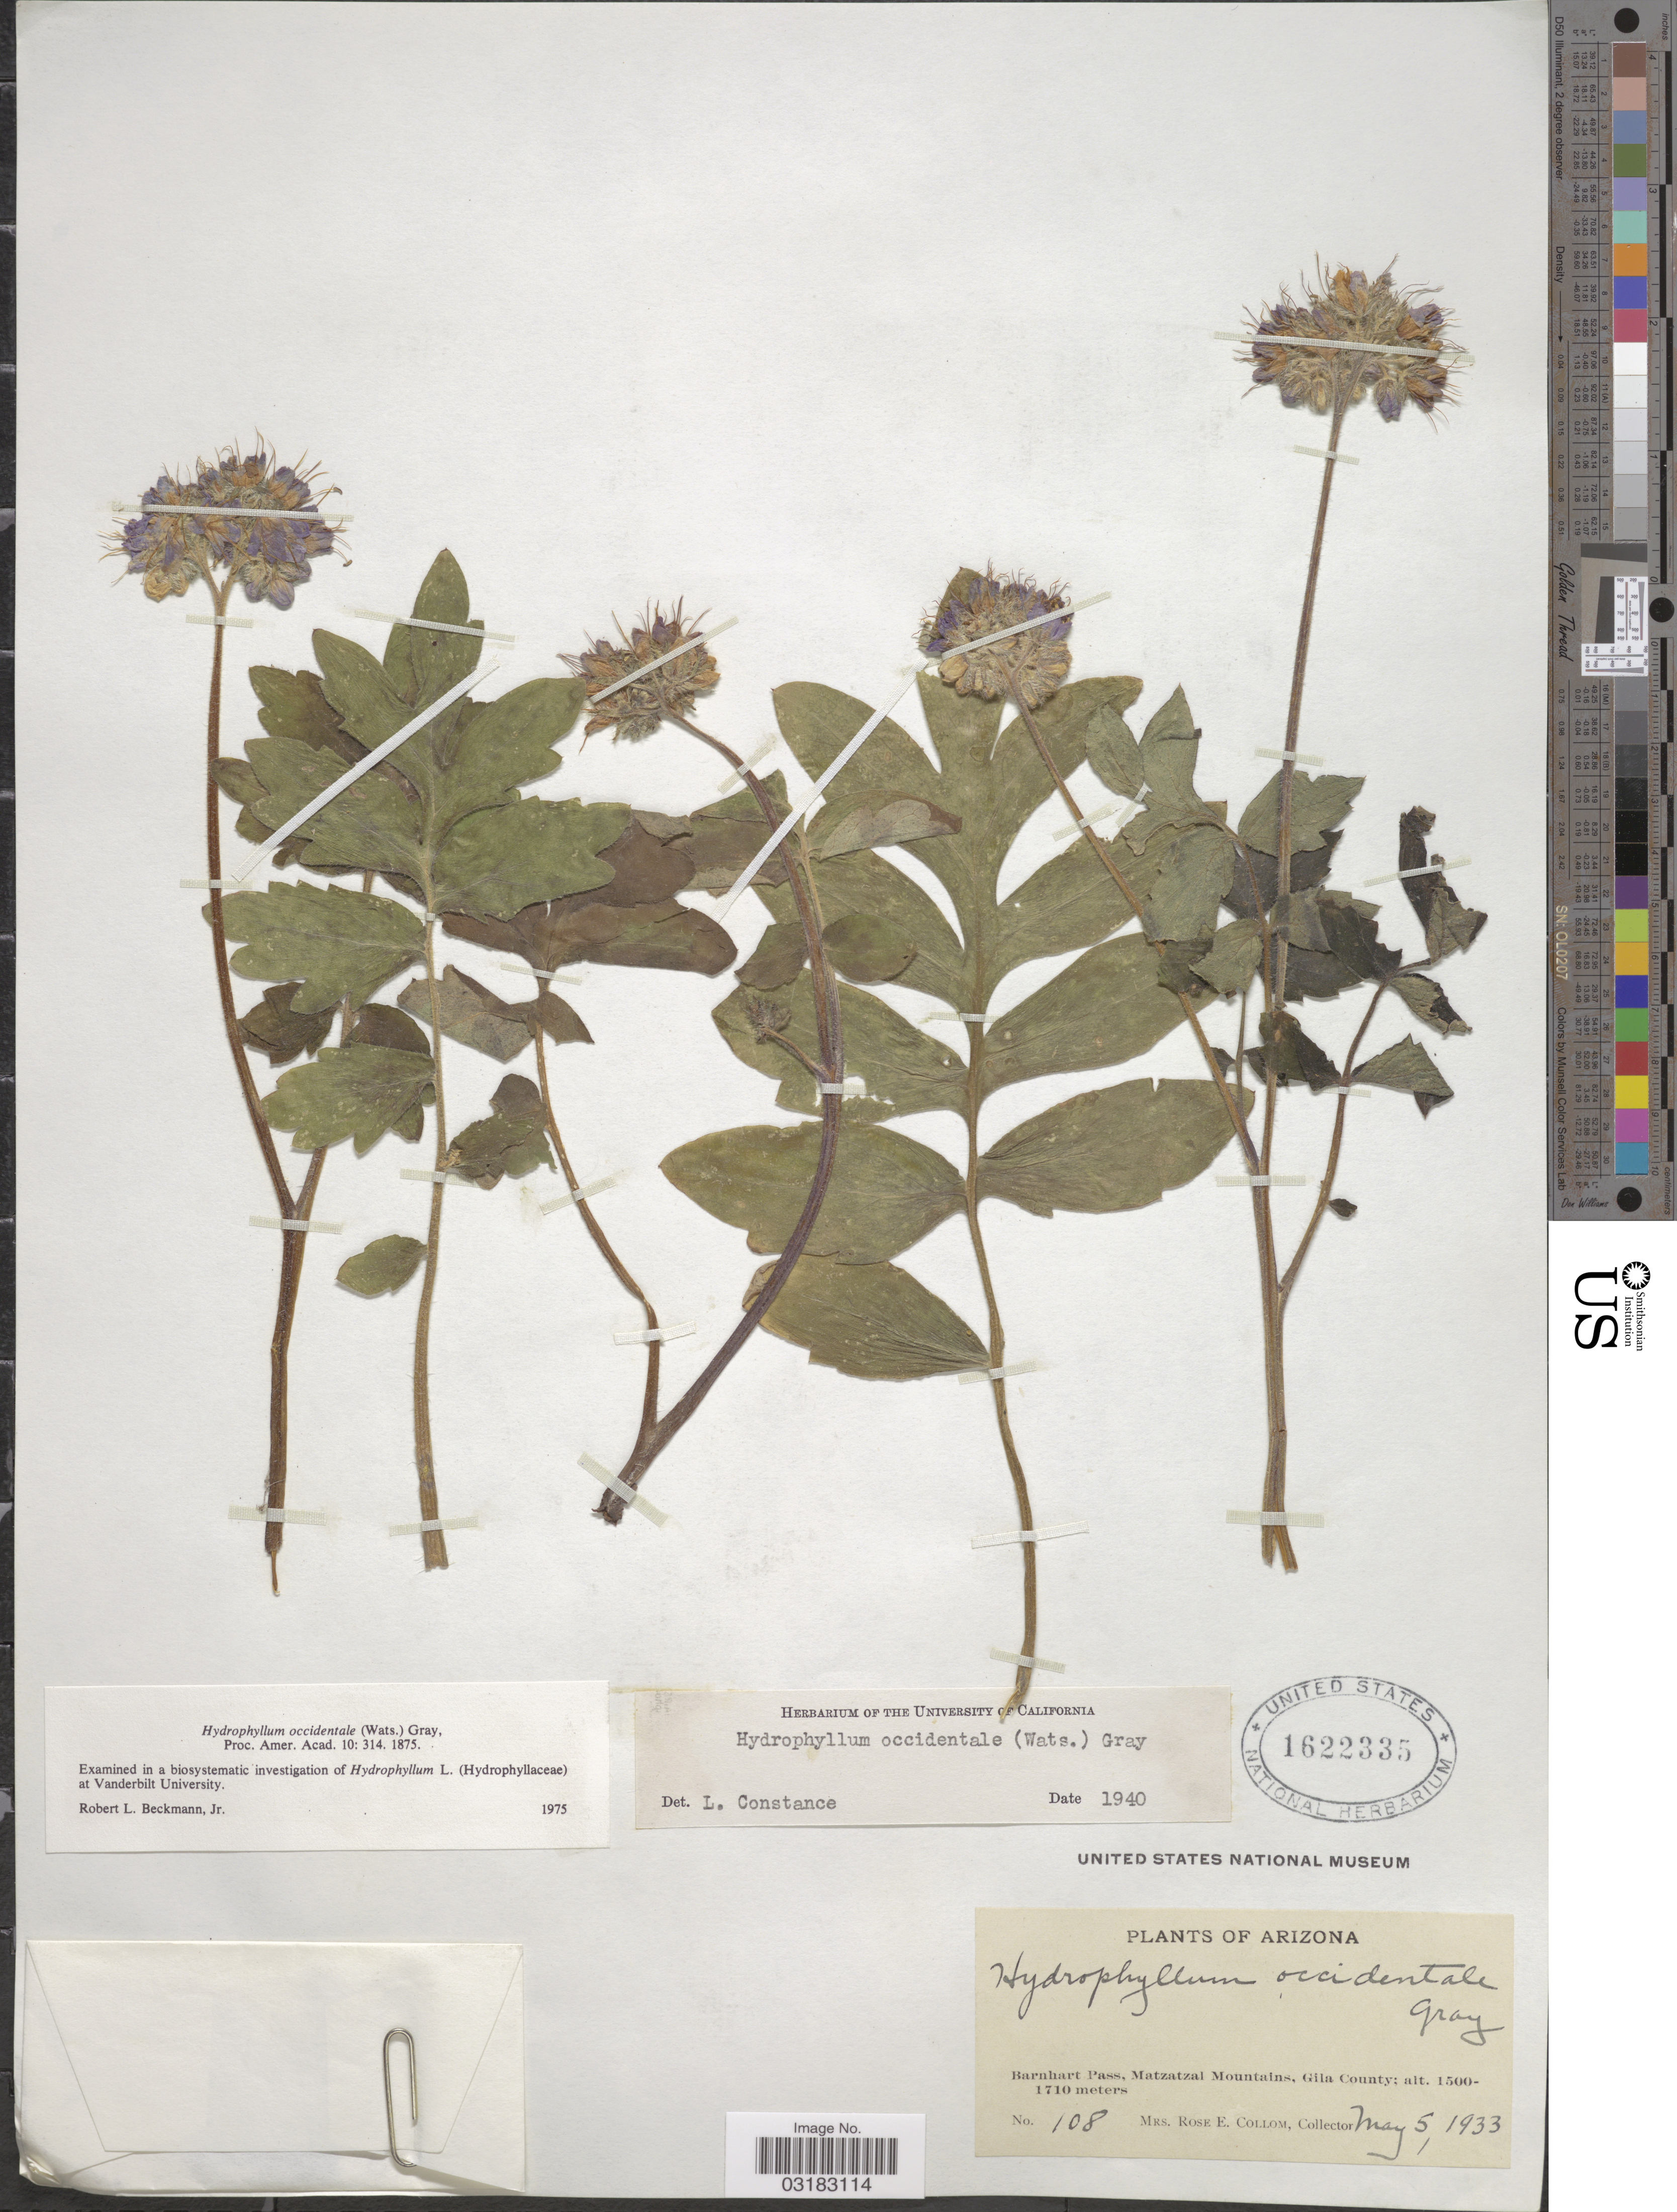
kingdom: Plantae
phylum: Tracheophyta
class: Magnoliopsida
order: Boraginales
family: Hydrophyllaceae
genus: Hydrophyllum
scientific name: Hydrophyllum occidentale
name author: (S. Watson) A. Gray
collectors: R. E. Collom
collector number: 108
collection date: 1933-05-05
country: United States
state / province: Arizona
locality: Barnhart Pass, Matzatzal Mountains, Gila County.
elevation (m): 1500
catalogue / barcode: US 1622335